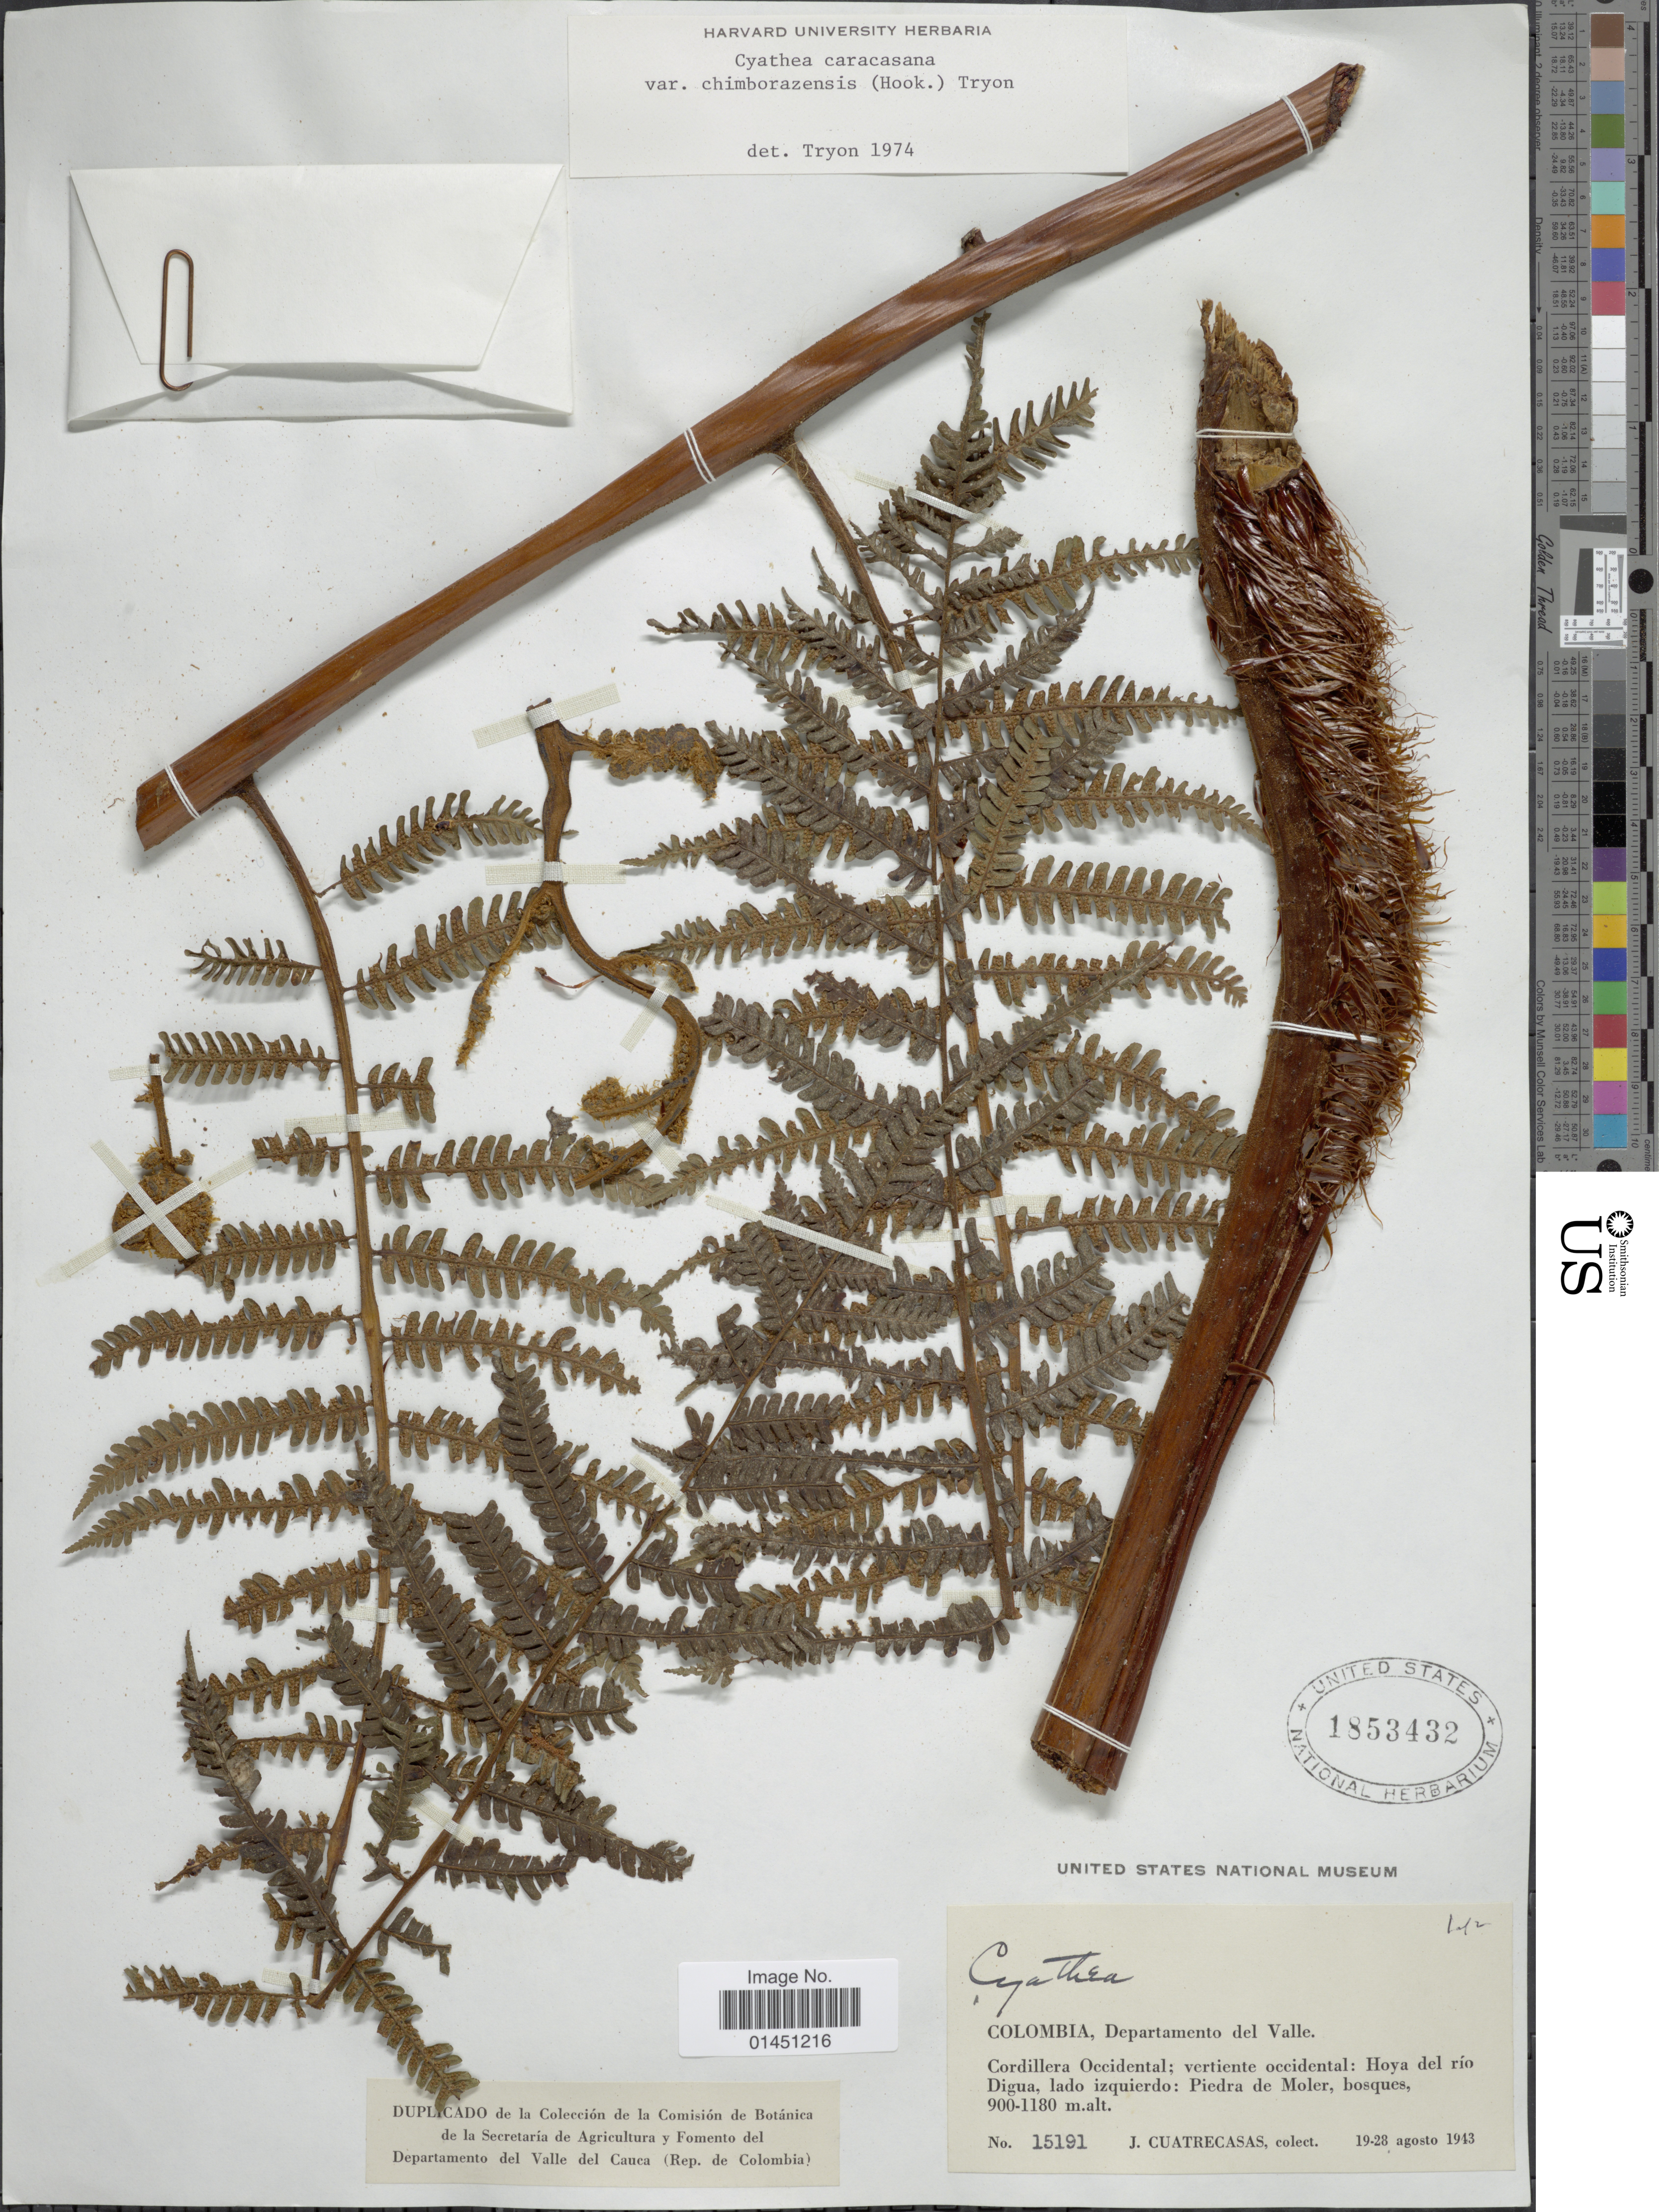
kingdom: Plantae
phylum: Tracheophyta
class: Polypodiopsida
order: Cyatheales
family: Cyatheaceae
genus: Cyathea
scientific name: Cyathea caracasana var. chimborazensis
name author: (Hook.) R.M. Tryon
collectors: J. Cuatrecasas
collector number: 15191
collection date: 1943-08-19/1943-08-28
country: Colombia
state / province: Valle del Cauca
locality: Departamento del Valle, Cordillera Occidental; vertiente occidental: Hoya del rio Digua, lado izquierdo: Piedra de Moler, bosques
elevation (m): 900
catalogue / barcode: US 1853432